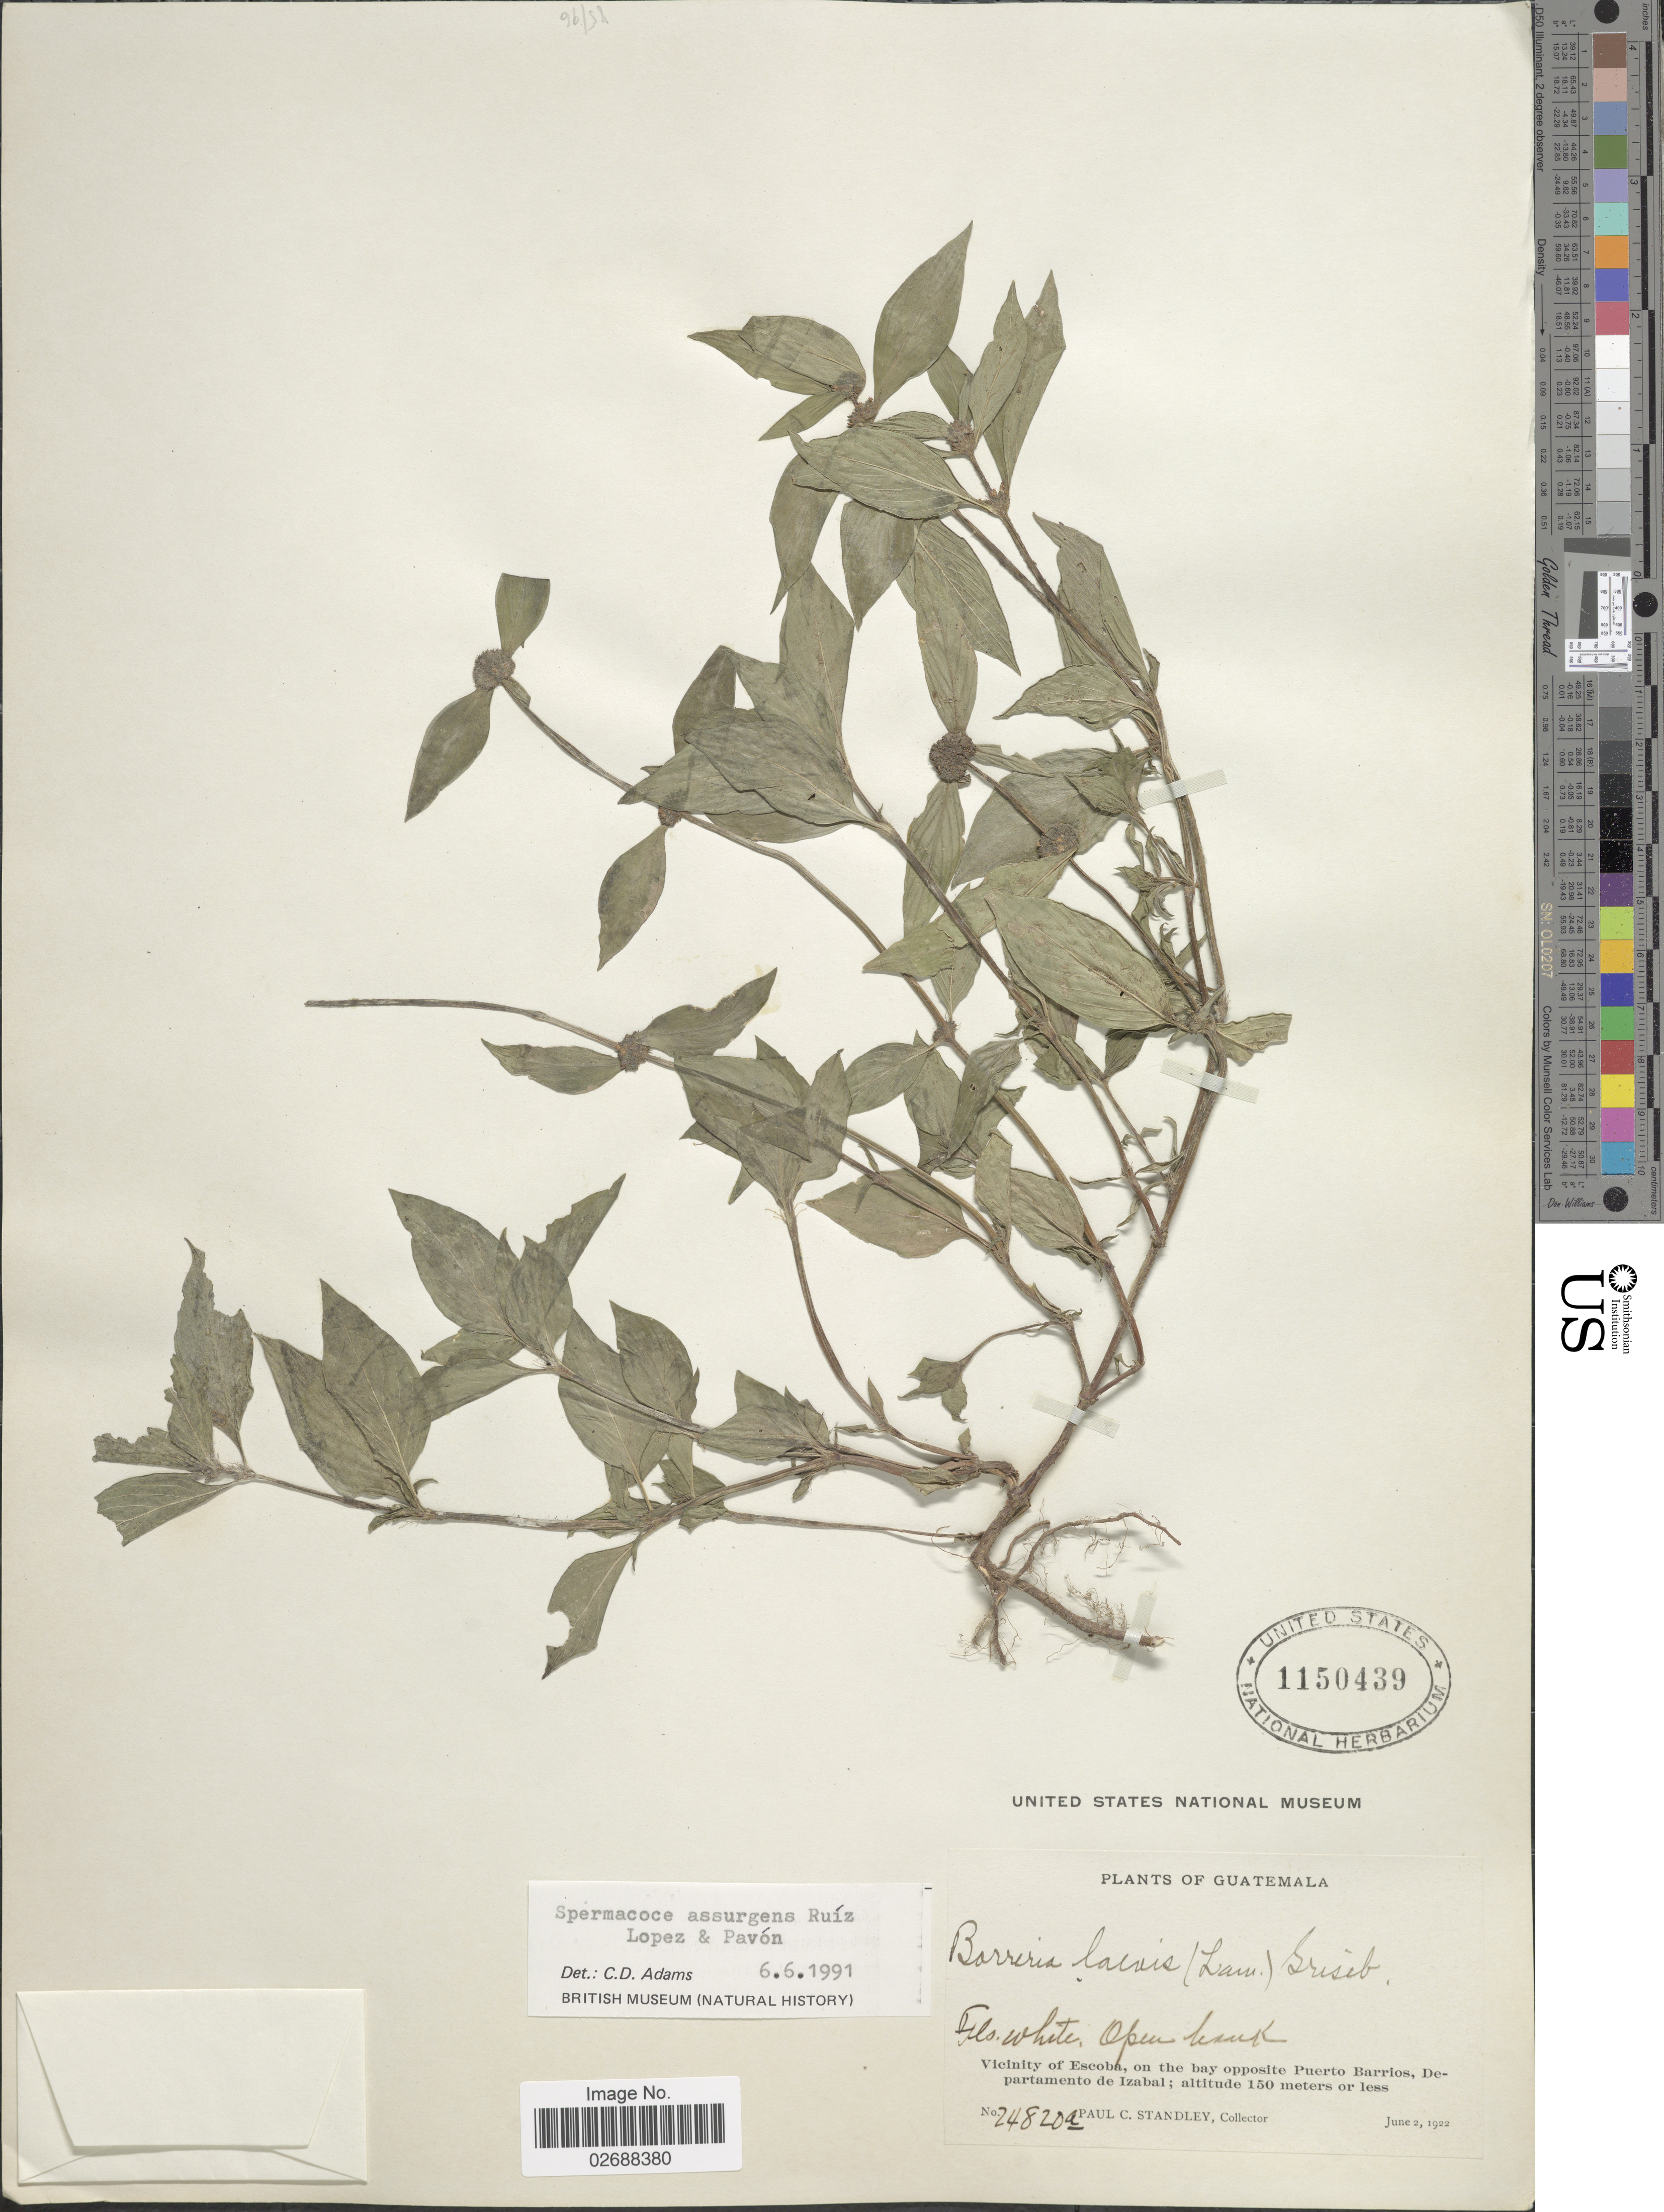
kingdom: Plantae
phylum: Tracheophyta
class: Magnoliopsida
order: Gentianales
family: Rubiaceae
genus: Borreria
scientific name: Borreria assurgens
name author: (Ruiz & Pav.) Griseb.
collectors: P. C. Standley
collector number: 24820a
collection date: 1922-06-02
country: Guatemala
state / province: Izabal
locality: Vicinity of Escoba, on the bay opposite Puerto Barrios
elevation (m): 150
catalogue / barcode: US 1150439